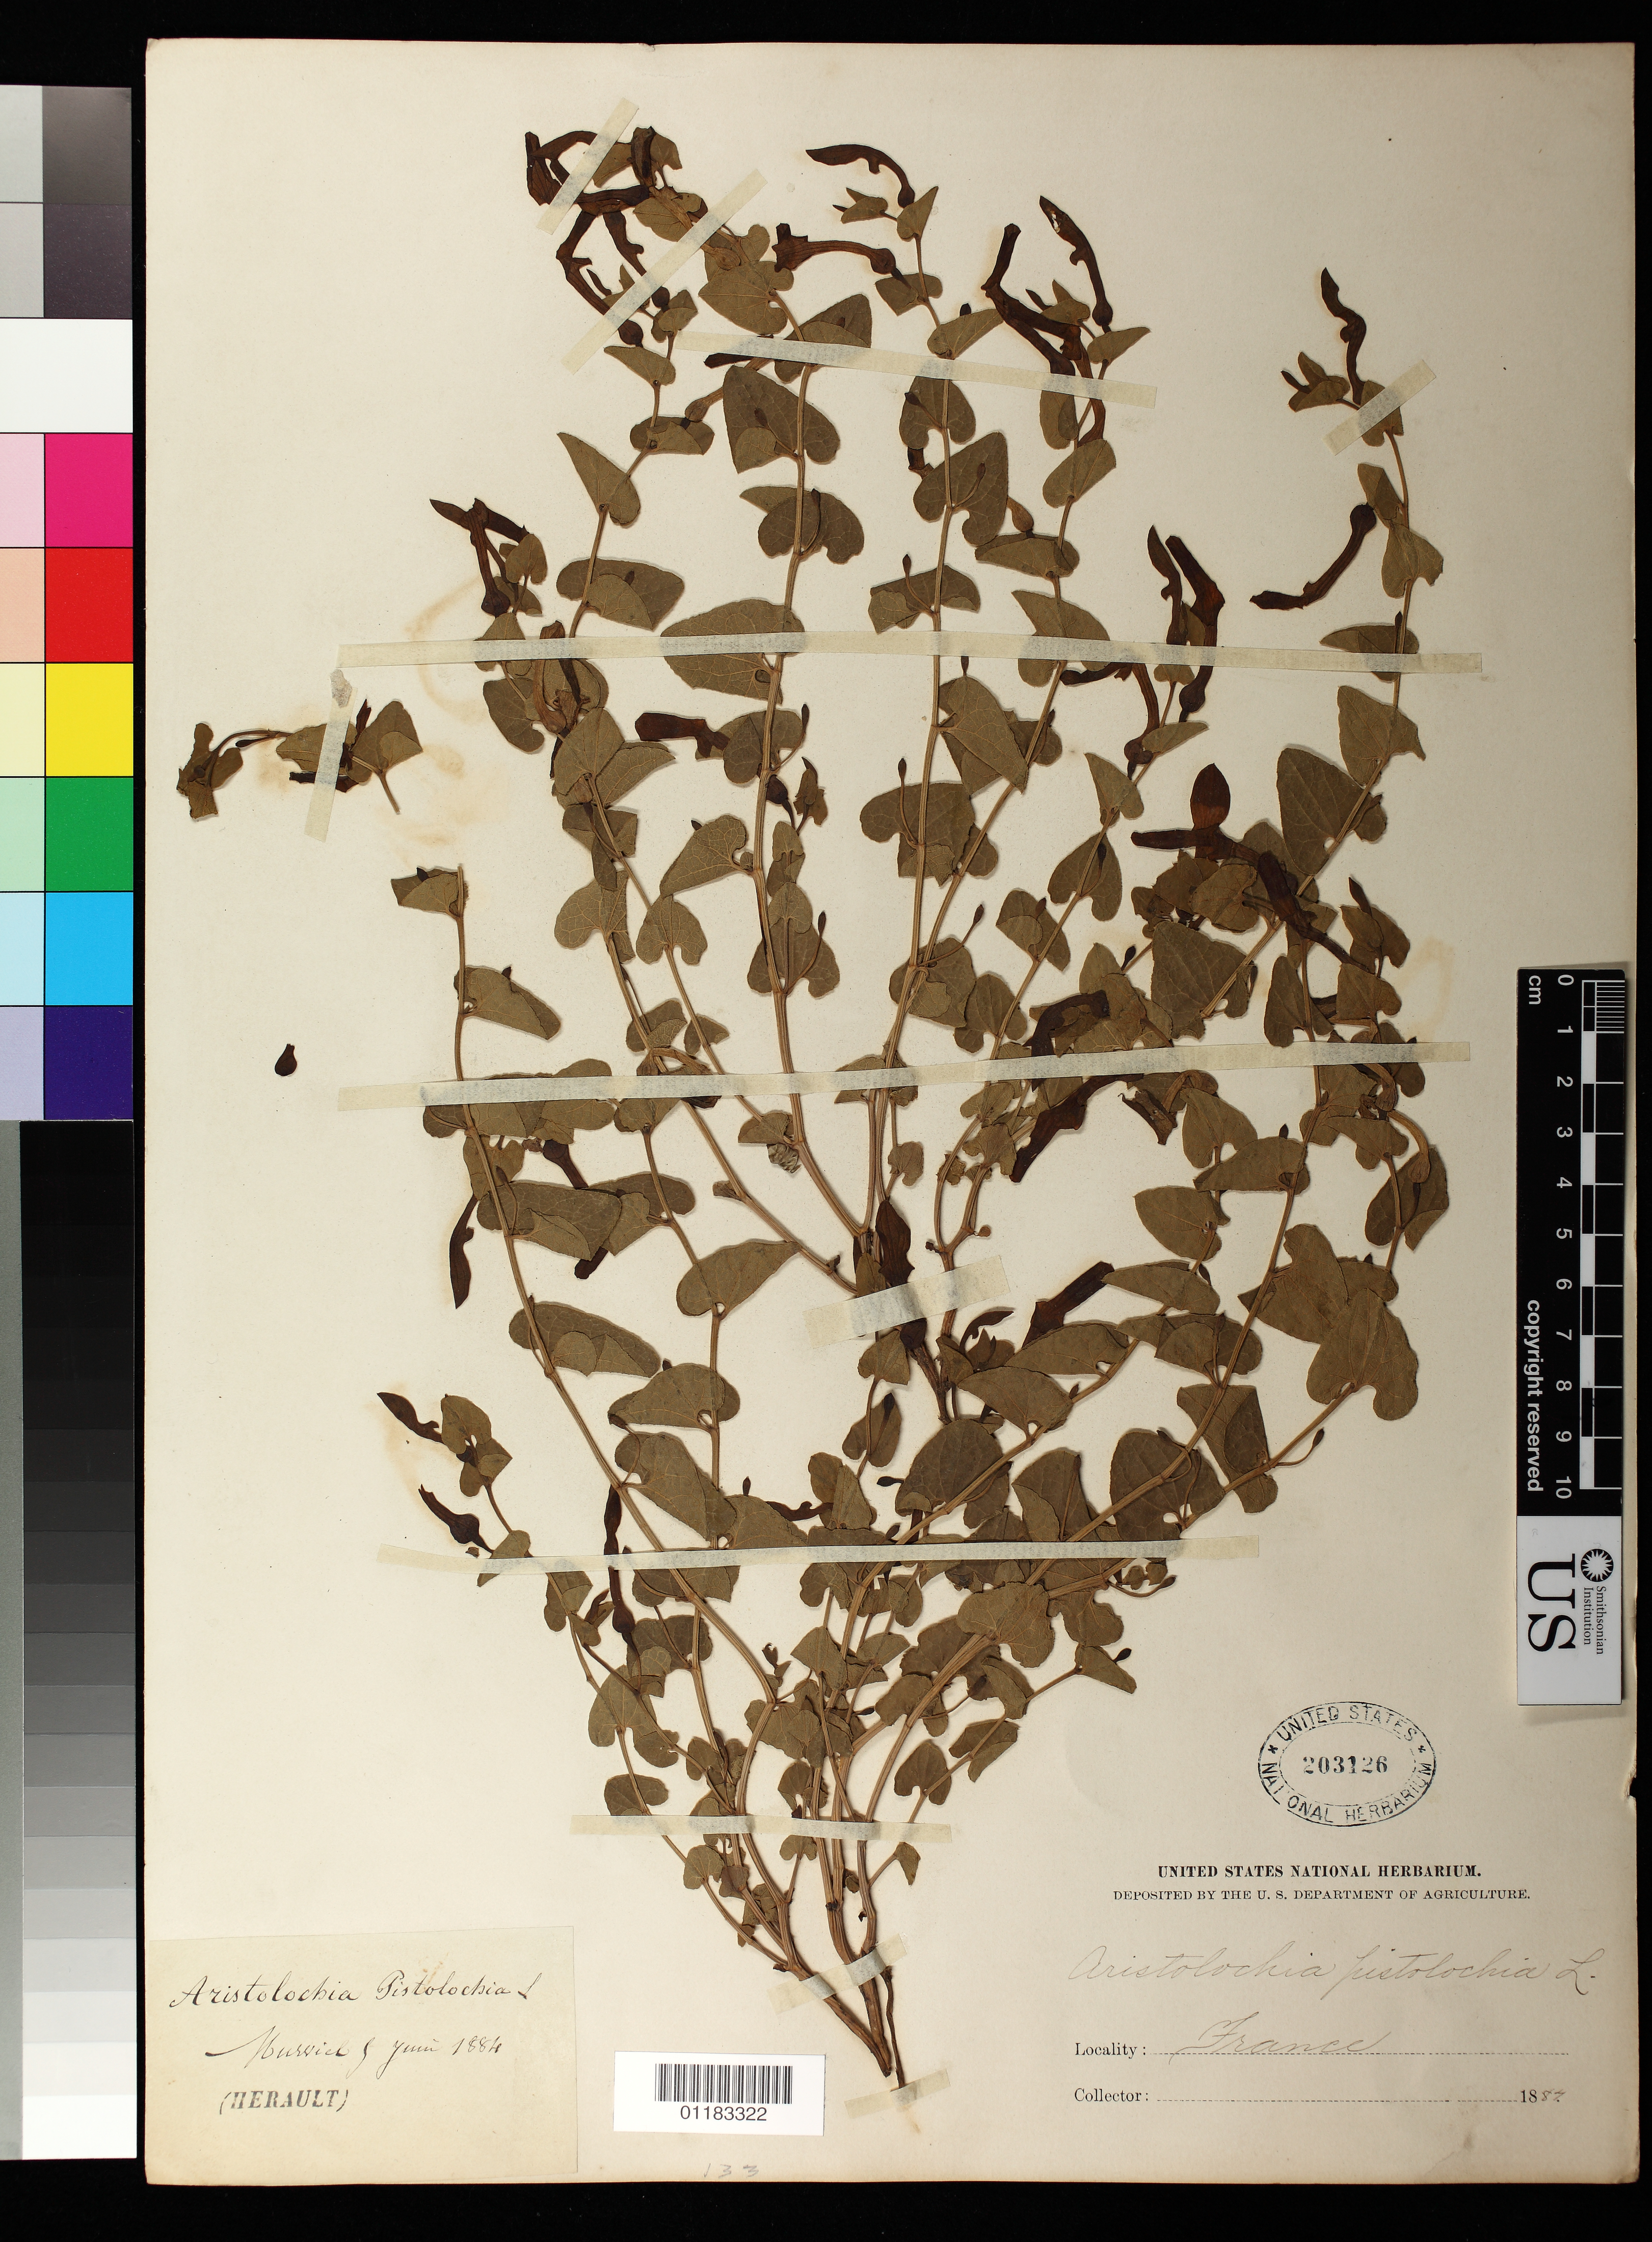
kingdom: Plantae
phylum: Tracheophyta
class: Magnoliopsida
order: Piperales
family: Aristolochiaceae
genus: Aristolochia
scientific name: Aristolochia pistolochia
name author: L.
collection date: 1884-06-07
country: France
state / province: Occitanie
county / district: Hérault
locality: Hérault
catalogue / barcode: US 203126